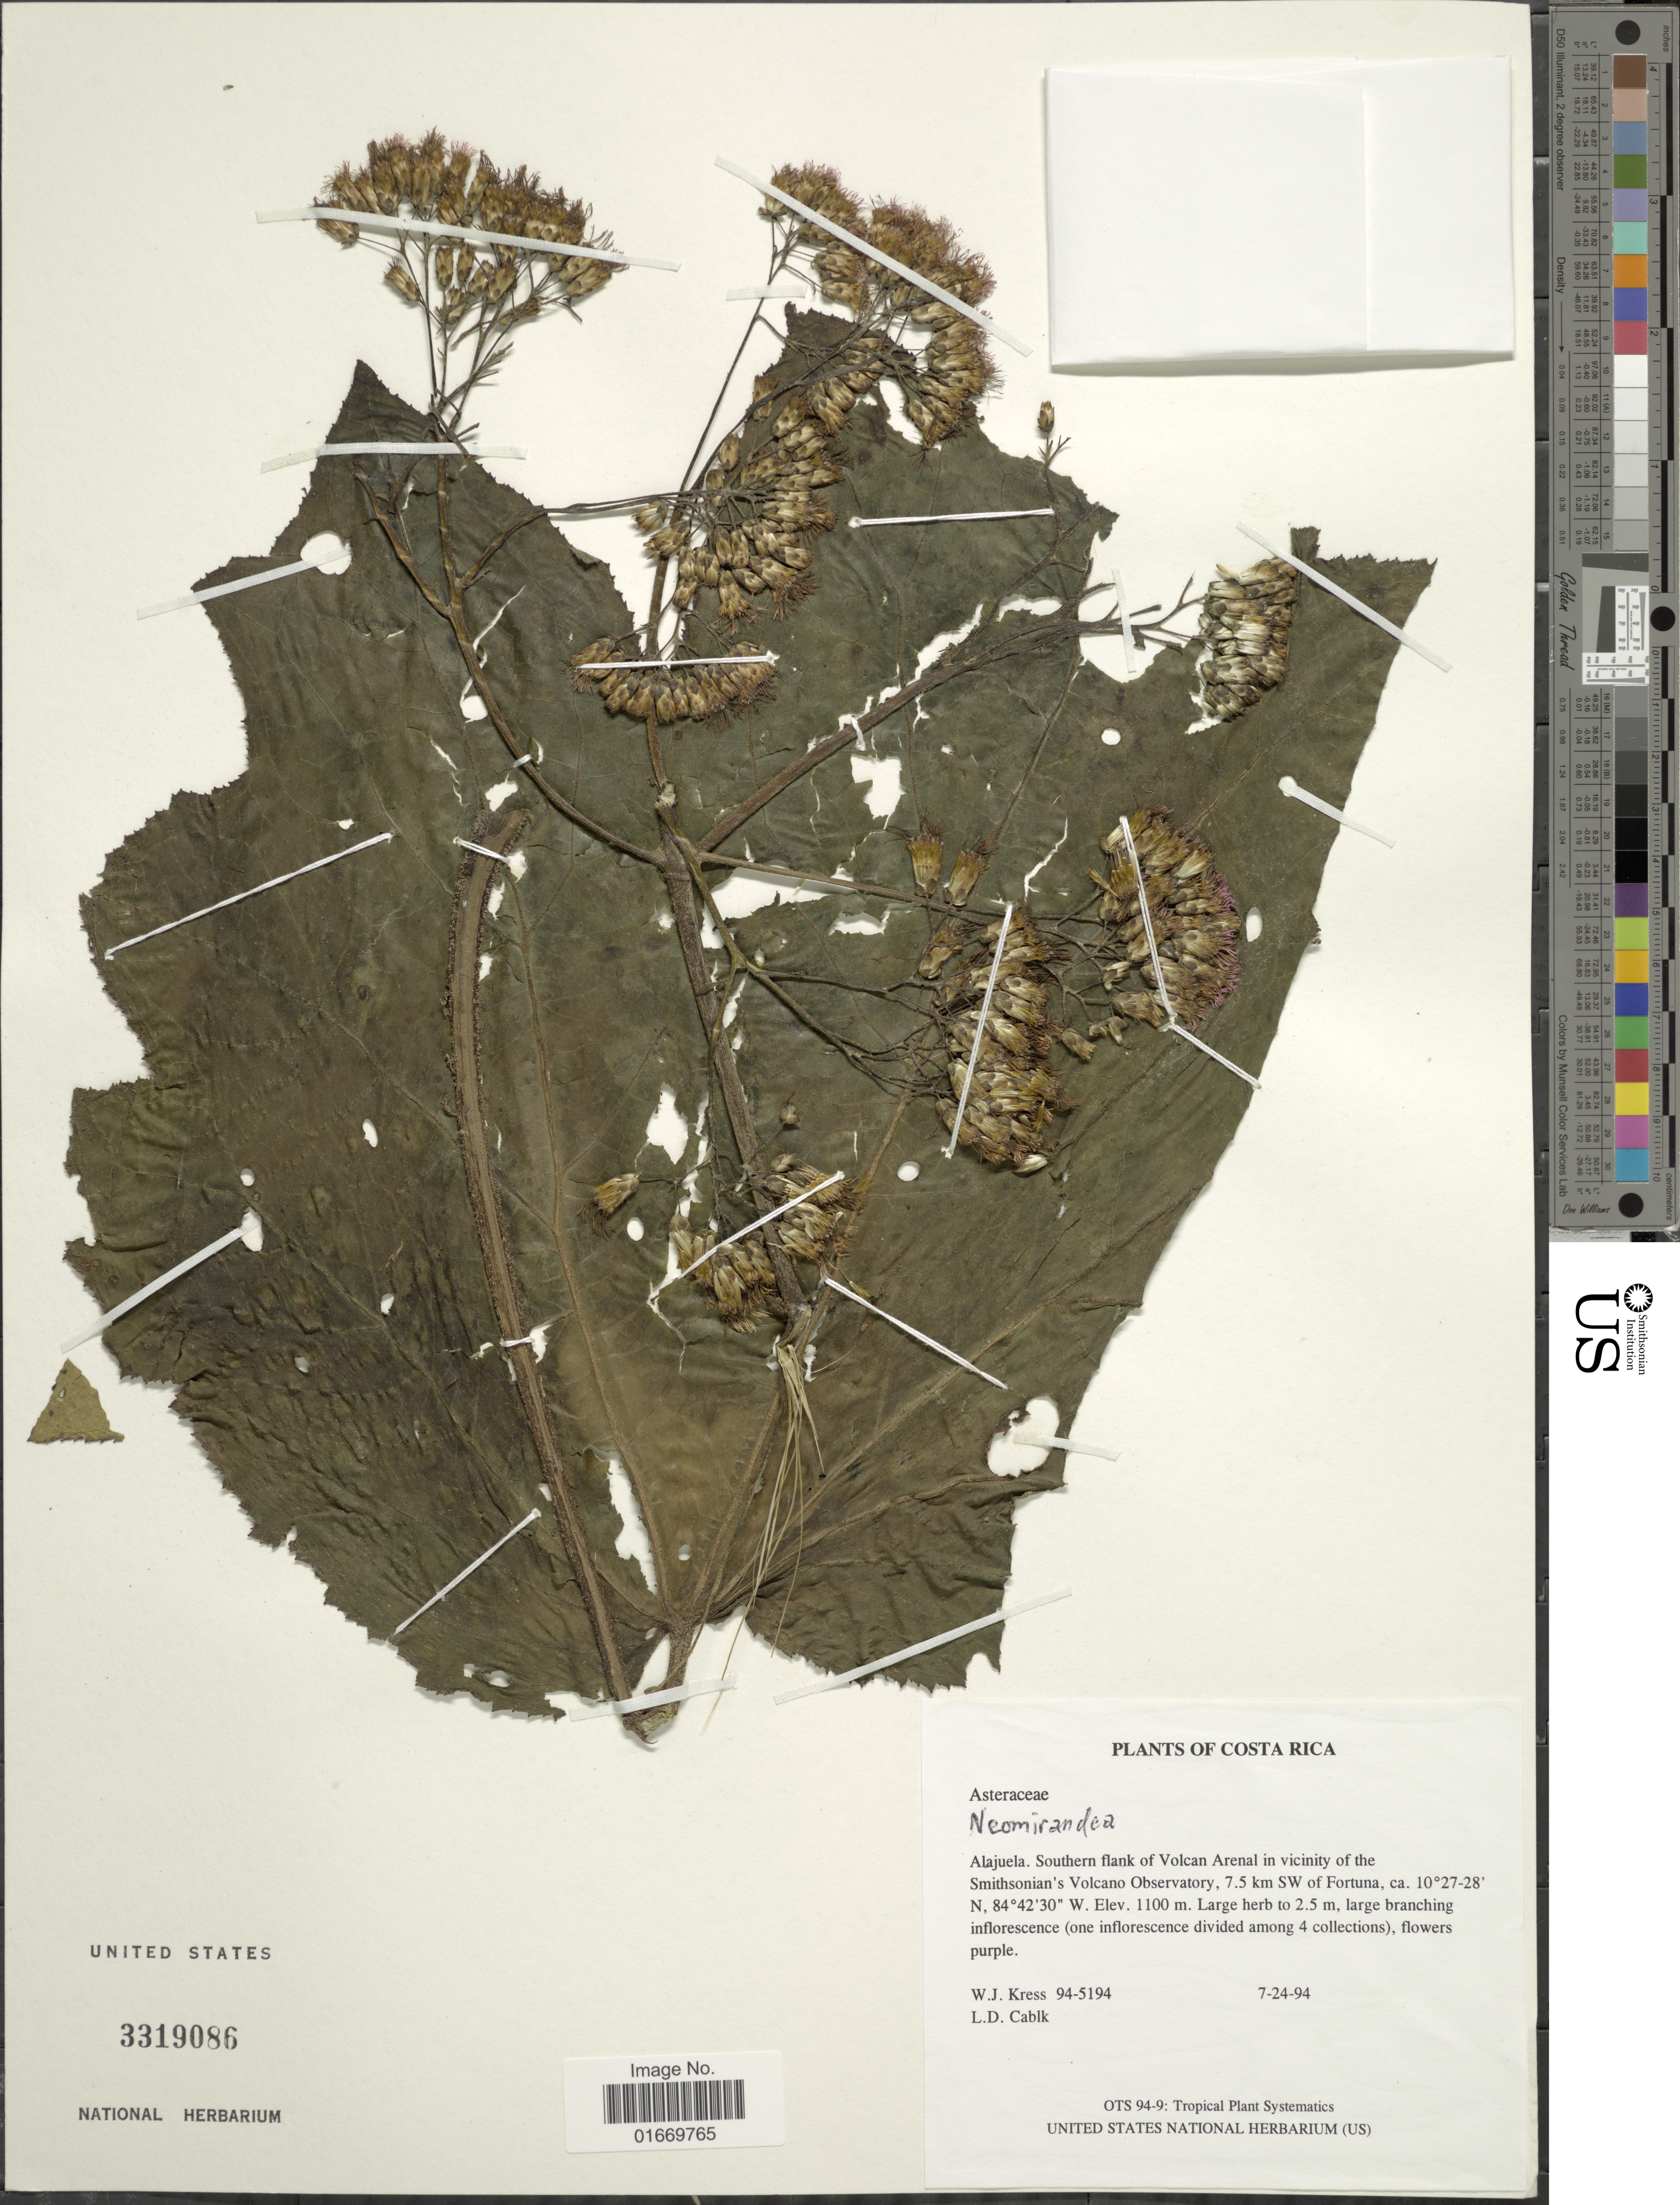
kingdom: Plantae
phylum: Tracheophyta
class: Magnoliopsida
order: Asterales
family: Asteraceae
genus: Neomirandea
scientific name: Neomirandea angularis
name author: (B.L. Rob.) R.M. King & H. Rob.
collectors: W. J. Kress & L. Cablk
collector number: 94-5194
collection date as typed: Transcribed d/m/y: 24/7/94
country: Costa Rica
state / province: Alajuela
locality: Costa Rica. Alajuela. Southern flank of Volcan Arenal in vicinity of the SW of Fortuna, ca.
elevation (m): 1100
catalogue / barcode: US 3319086